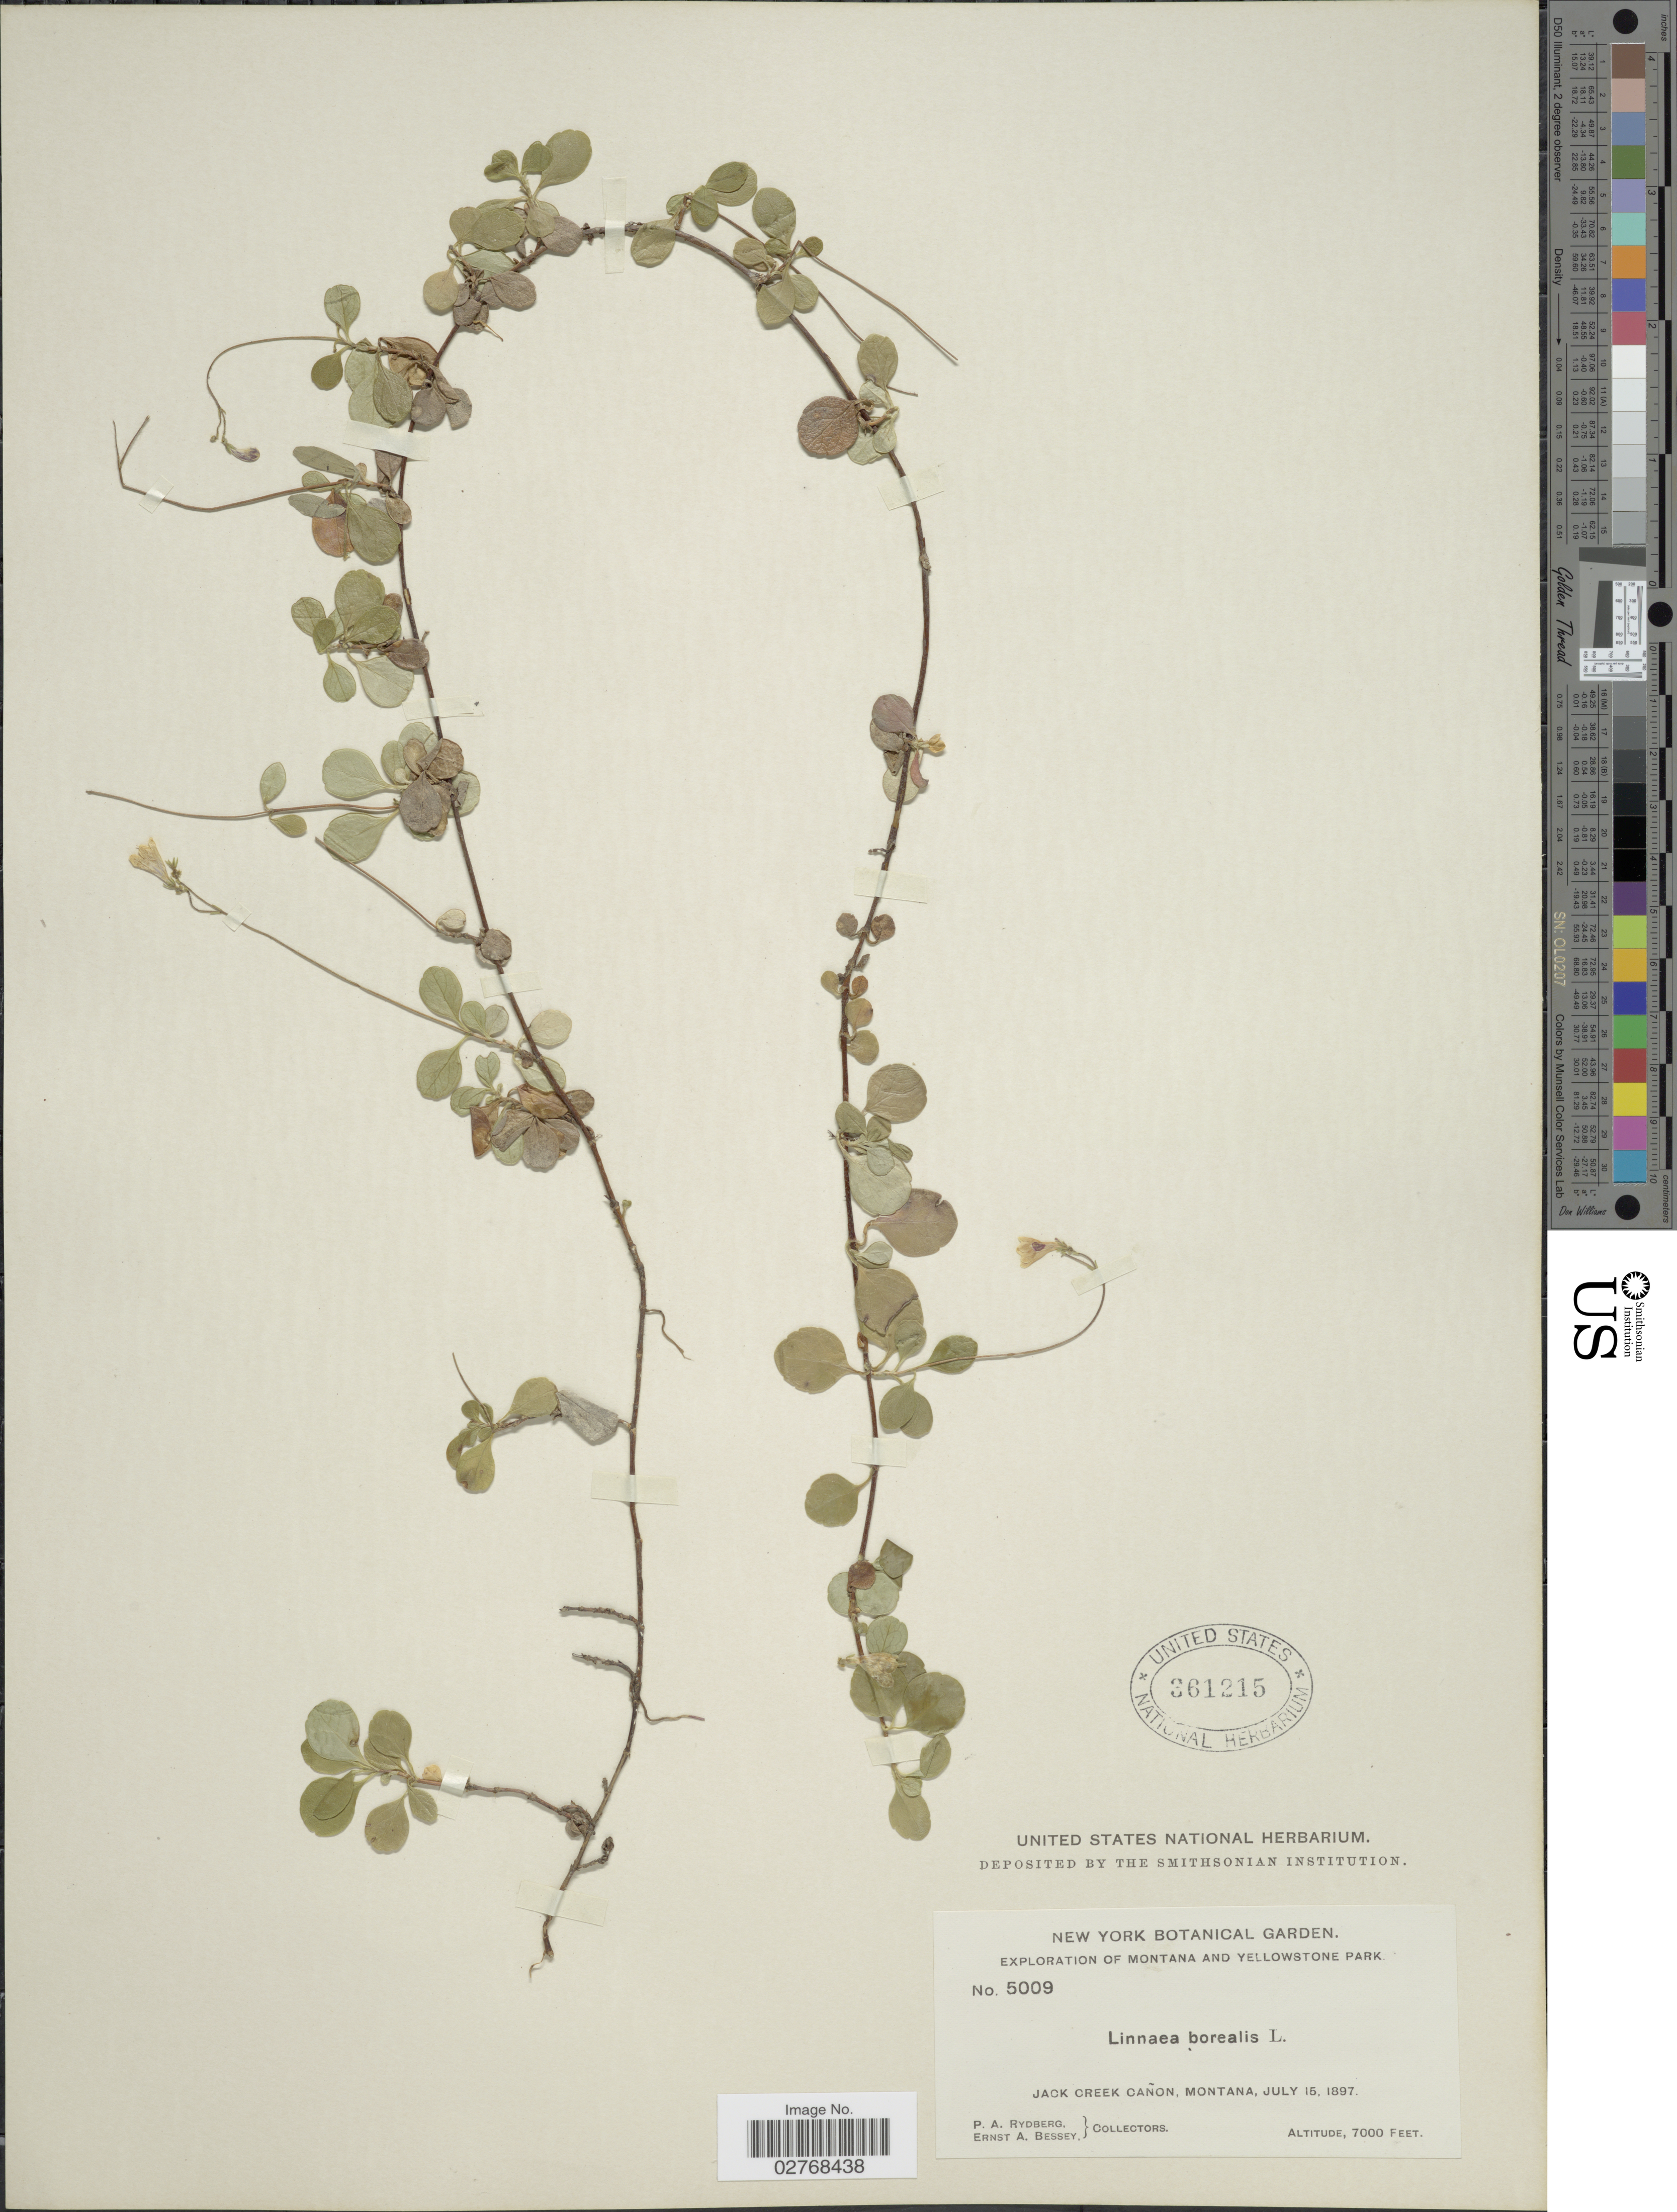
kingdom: Plantae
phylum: Tracheophyta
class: Magnoliopsida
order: Dipsacales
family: Caprifoliaceae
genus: Linnaea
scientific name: Linnaea borealis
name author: L.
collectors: P. A. Rydberg & E. A. Bessey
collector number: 5009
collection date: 1897-07-15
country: United States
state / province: Montana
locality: Montana and Yellowstone Park. Jack Creek Cañon.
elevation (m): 2134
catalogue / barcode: US 361215